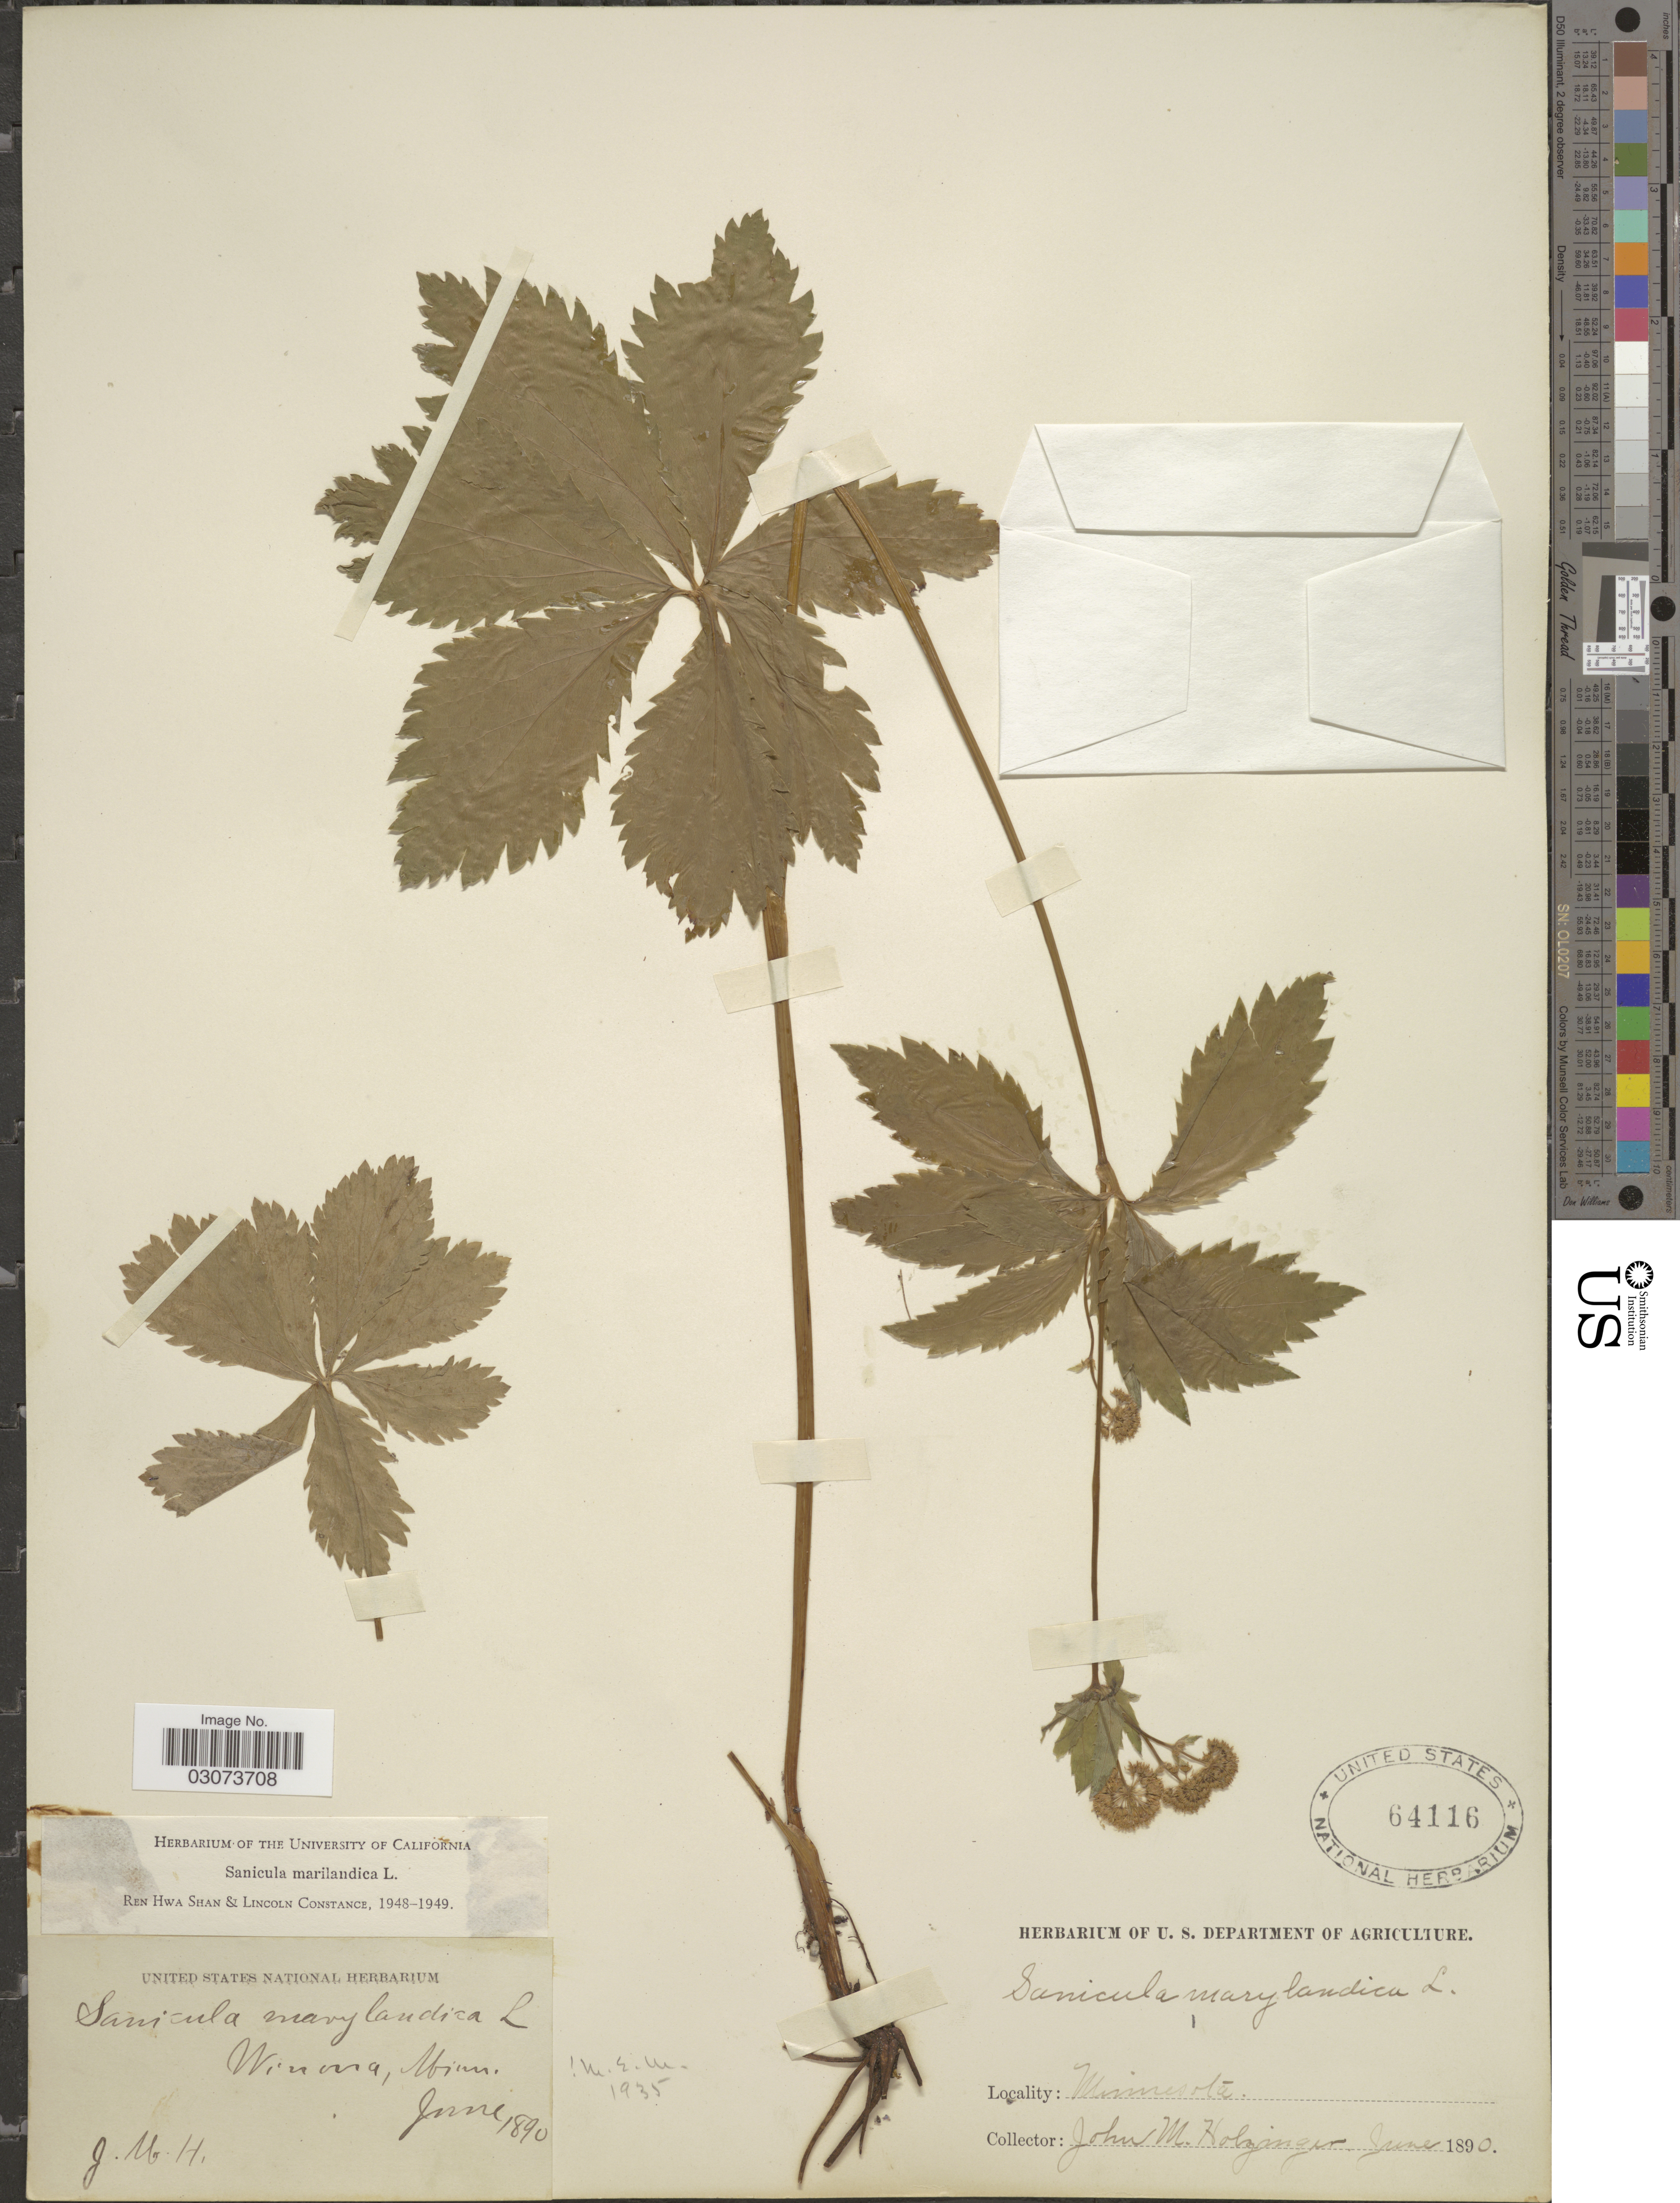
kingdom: Plantae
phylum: Tracheophyta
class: Magnoliopsida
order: Apiales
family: Apiaceae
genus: Sanicula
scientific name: Sanicula marilandica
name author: L.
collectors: J. M. Holzinger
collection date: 1890-06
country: United States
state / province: Minnesota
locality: Winona.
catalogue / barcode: US 64116